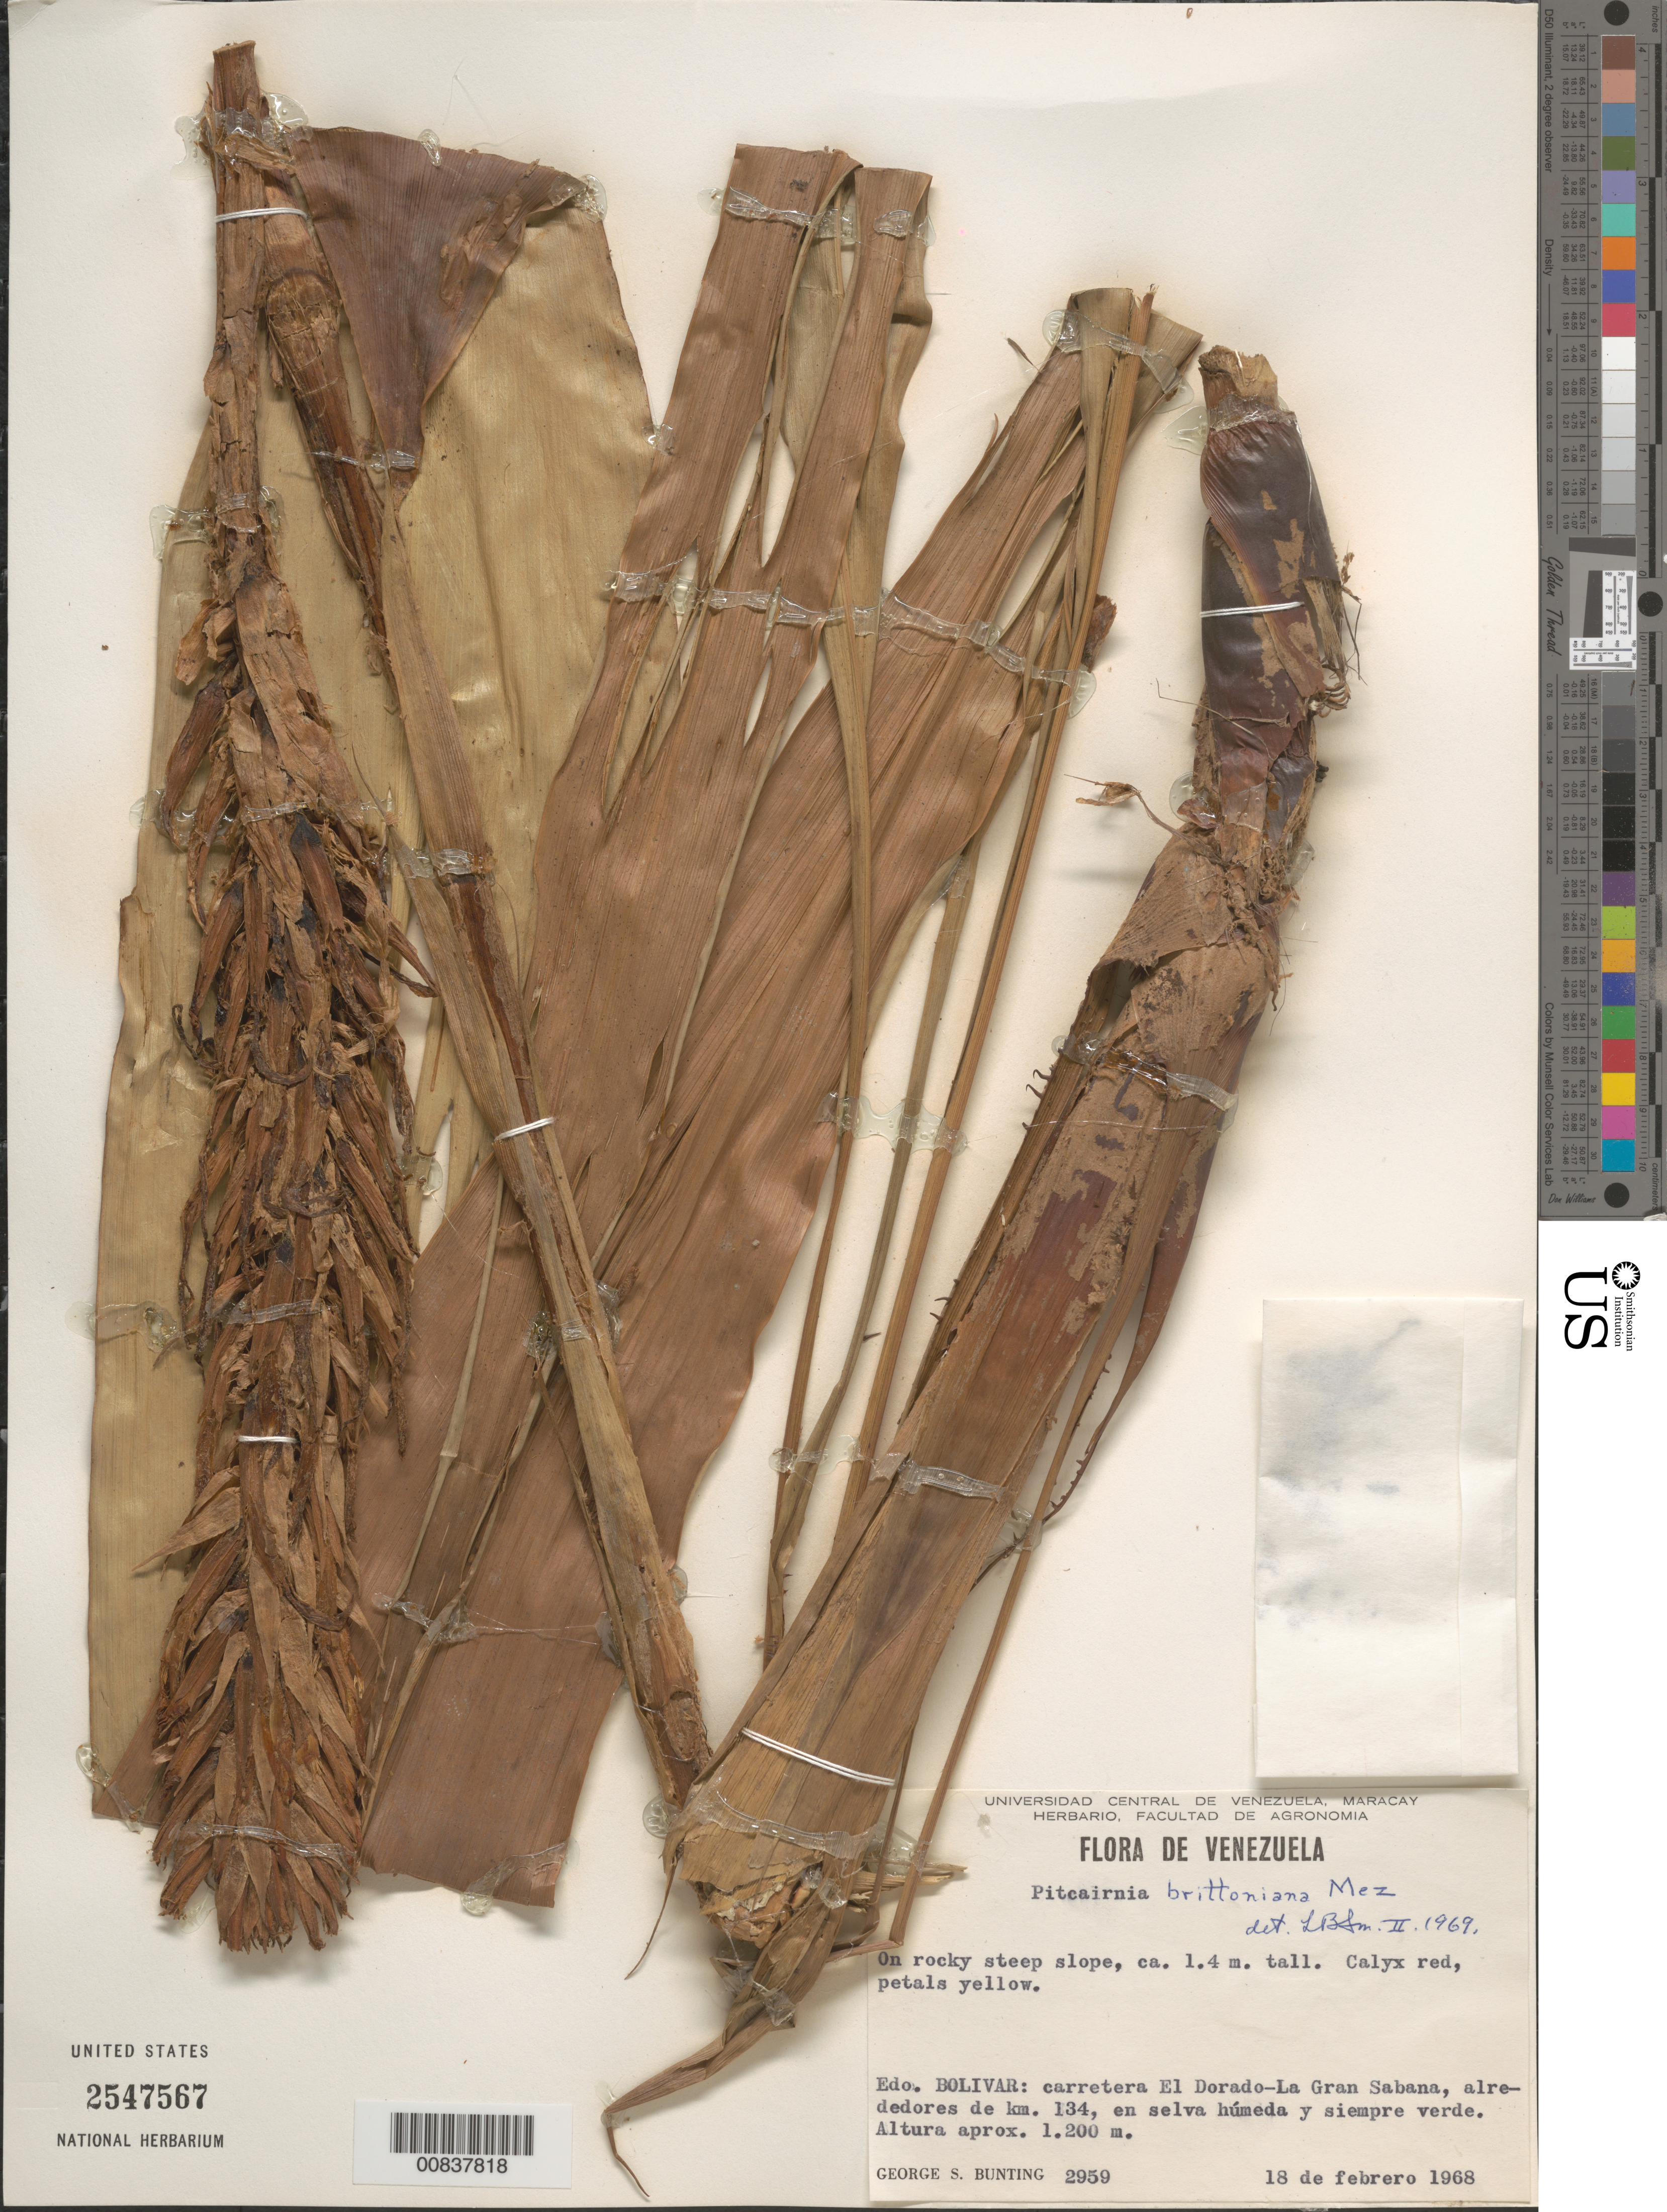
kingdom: Plantae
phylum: Tracheophyta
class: Liliopsida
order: Poales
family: Bromeliaceae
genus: Pitcairnia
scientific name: Pitcairnia brittoniana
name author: Mez in A. DC.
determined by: Smith, Lyman B., (US), NMNH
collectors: G. S. Bunting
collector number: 2959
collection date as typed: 18-Feb-68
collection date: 1968-02-18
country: Venezuela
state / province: Bolívar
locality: El Dorado-La Gran Sabana road, km 124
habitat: Selva húmeda y simpre verde; on rocky steep slope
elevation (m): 1200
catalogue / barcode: US 2547567